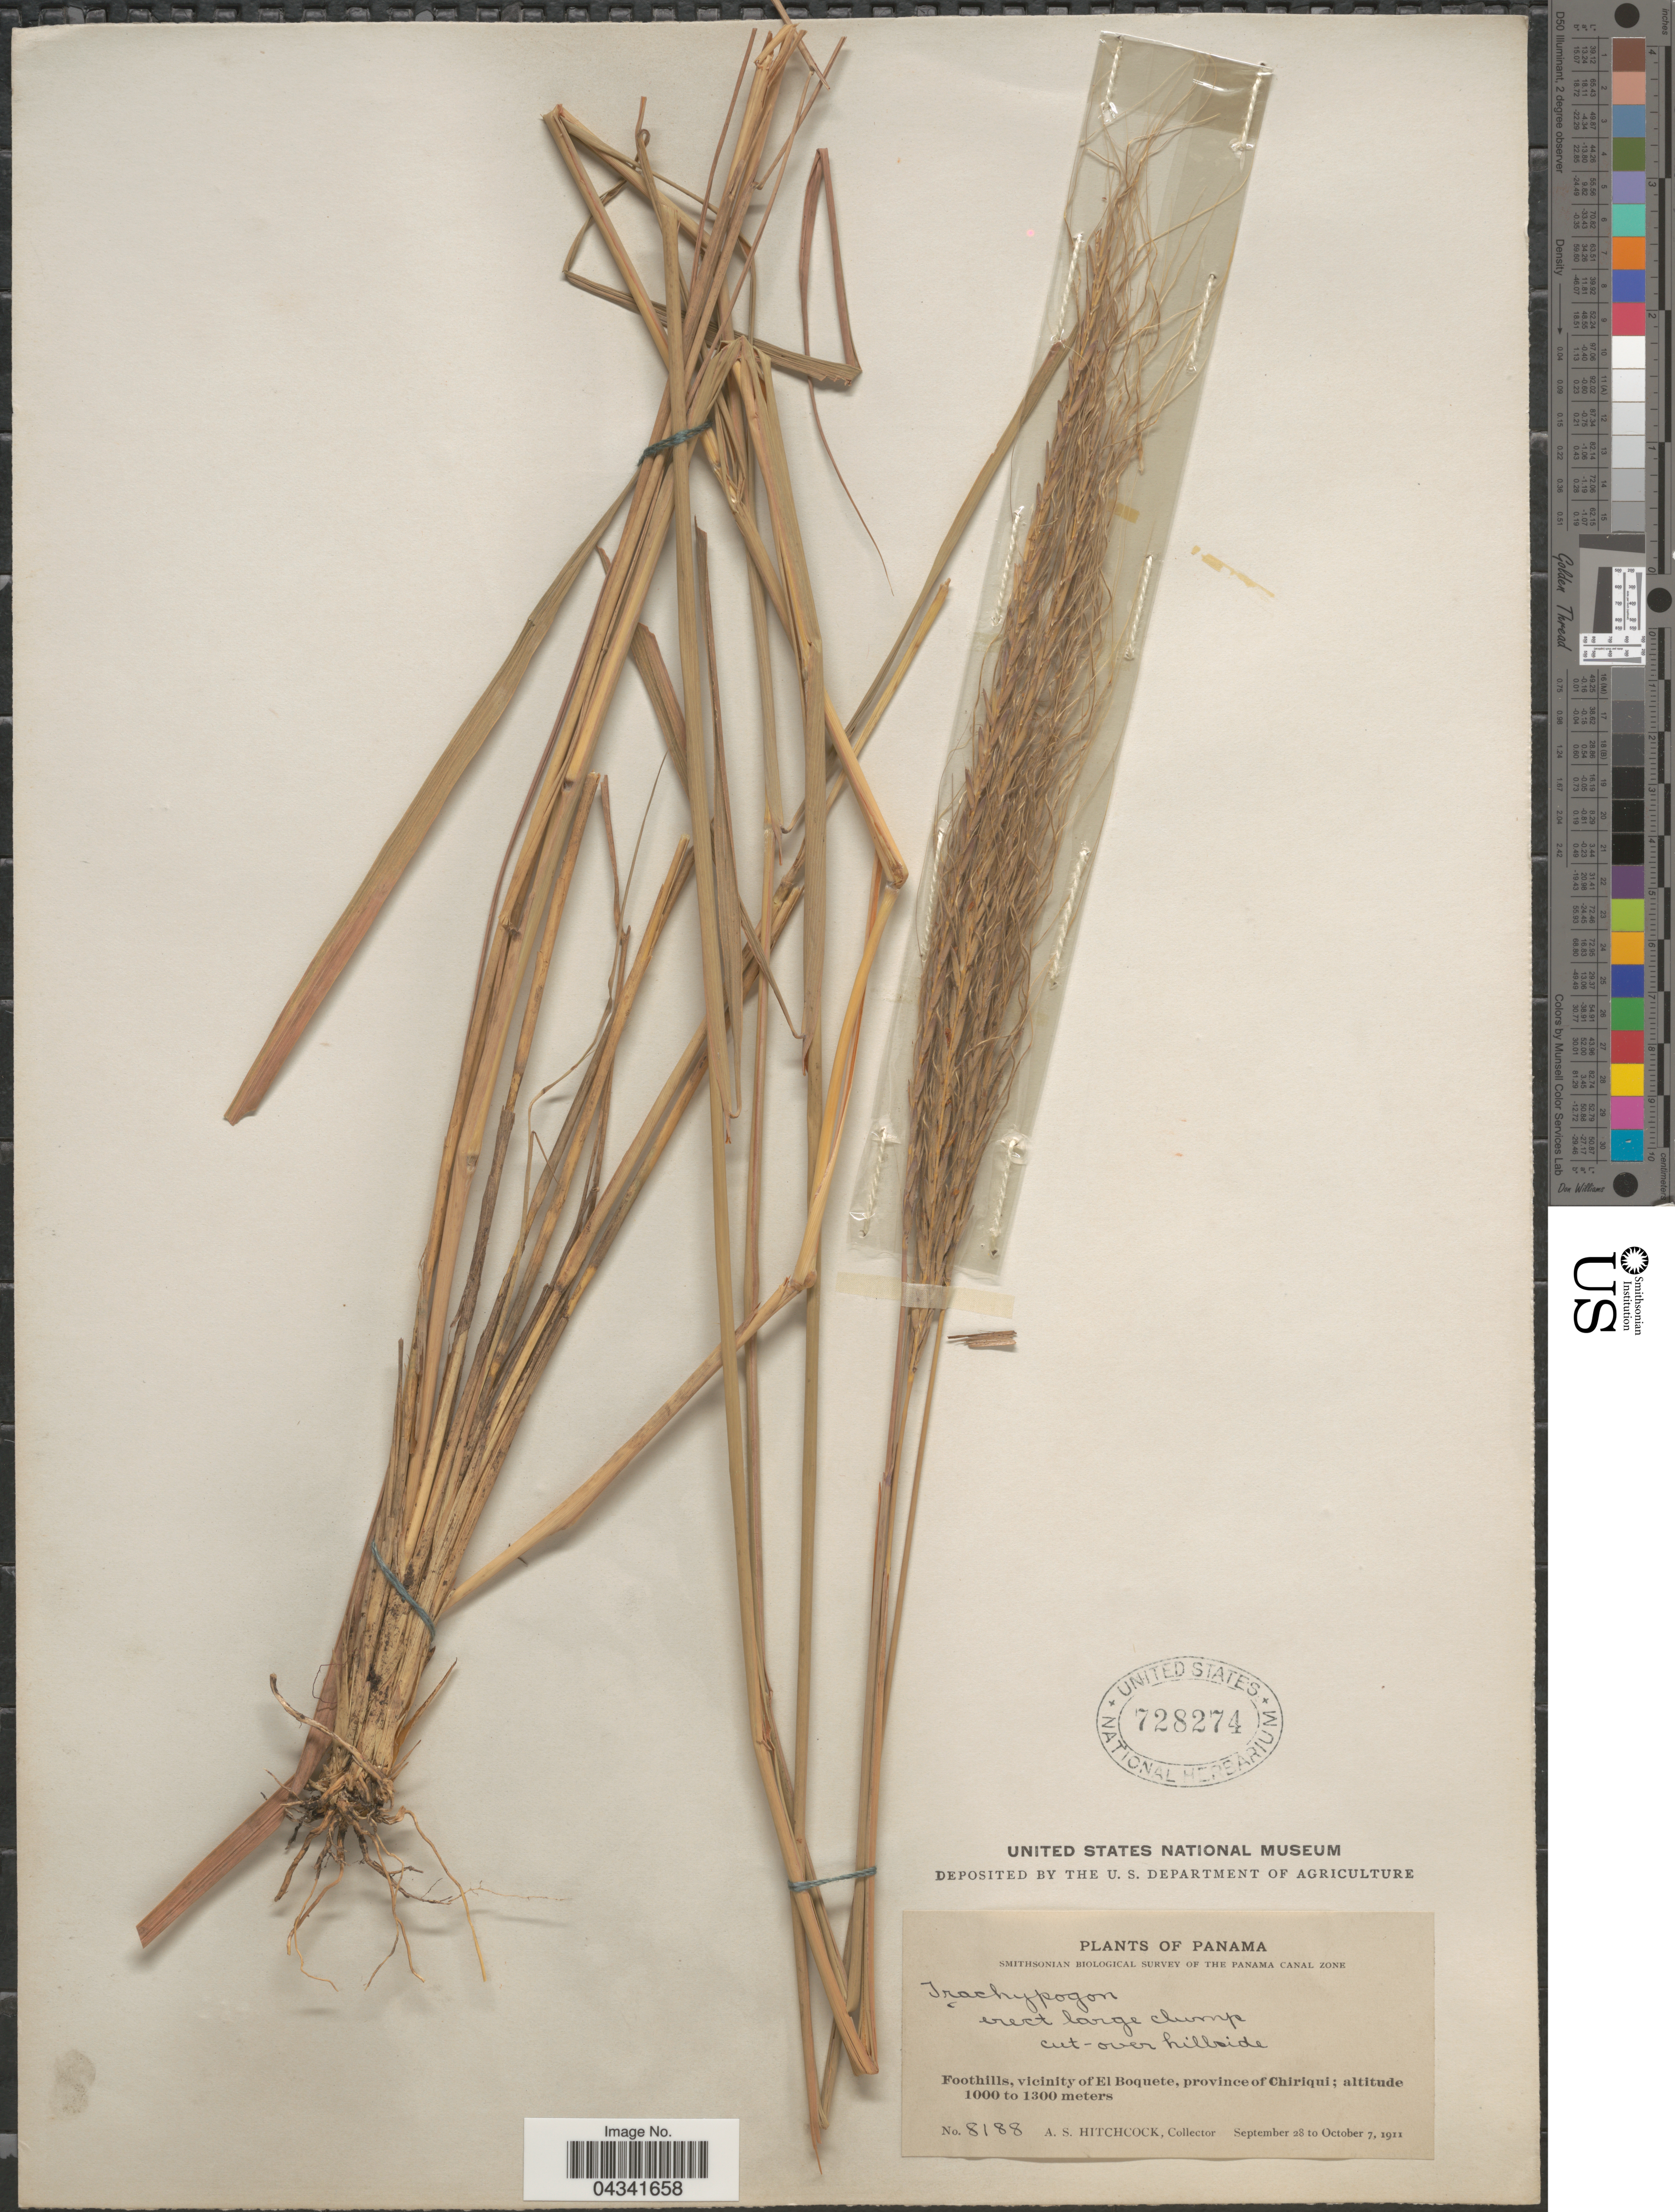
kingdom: Plantae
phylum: Tracheophyta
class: Liliopsida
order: Poales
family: Poaceae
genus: Trachypogon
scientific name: Trachypogon spicatus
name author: (L. f.) Kuntze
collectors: A. S. Hitchcock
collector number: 8188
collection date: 1911-09-28/1911-10-07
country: Panama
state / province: Chiriqui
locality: Smithsonian Biological Survey Of The Panama Canal Zone. Foothills, vicinity of El Boquete.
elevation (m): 1000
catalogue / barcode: US 728274